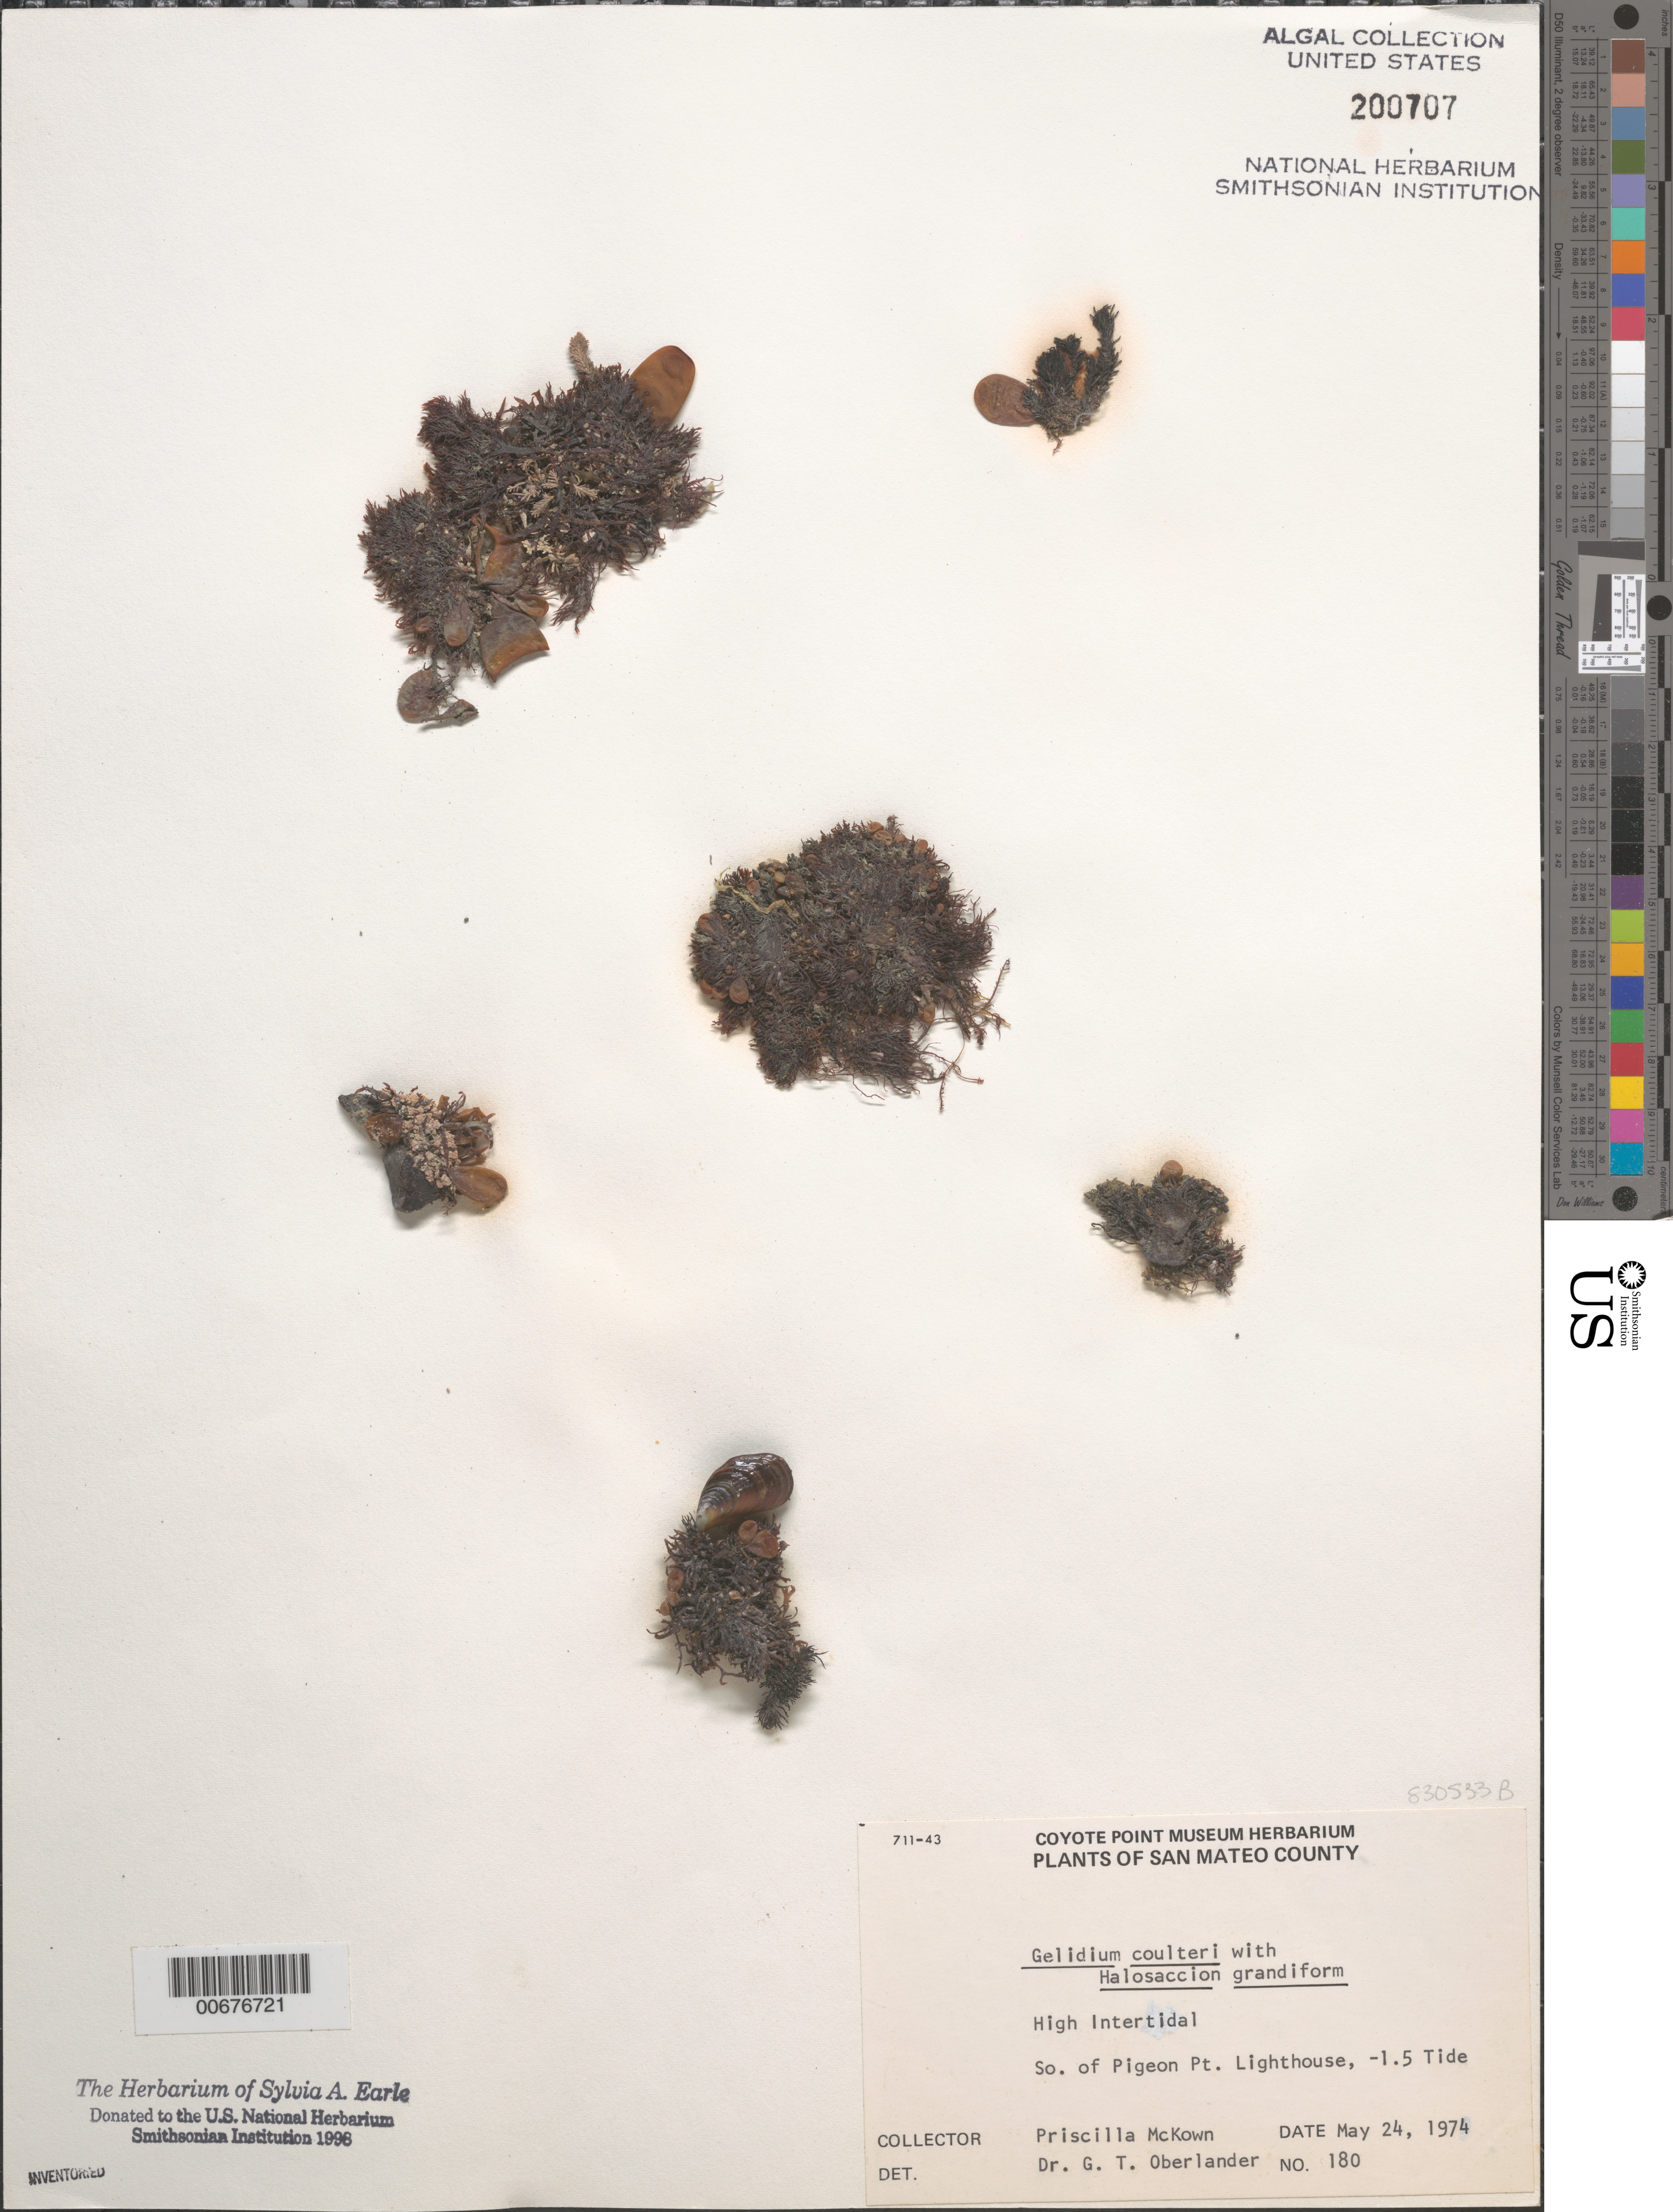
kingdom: Plantae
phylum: Rhodophyta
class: Florideophyceae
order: Gelidiales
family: Gelidiaceae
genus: Gelidium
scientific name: Gelidium coulteri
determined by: Oberlander, G. T.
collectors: P. McKown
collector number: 180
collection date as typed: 24 May 1974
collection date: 1974-05-24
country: United States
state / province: California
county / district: San Mateo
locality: South of Pigeon Point Lighthouse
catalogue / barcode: US 200707